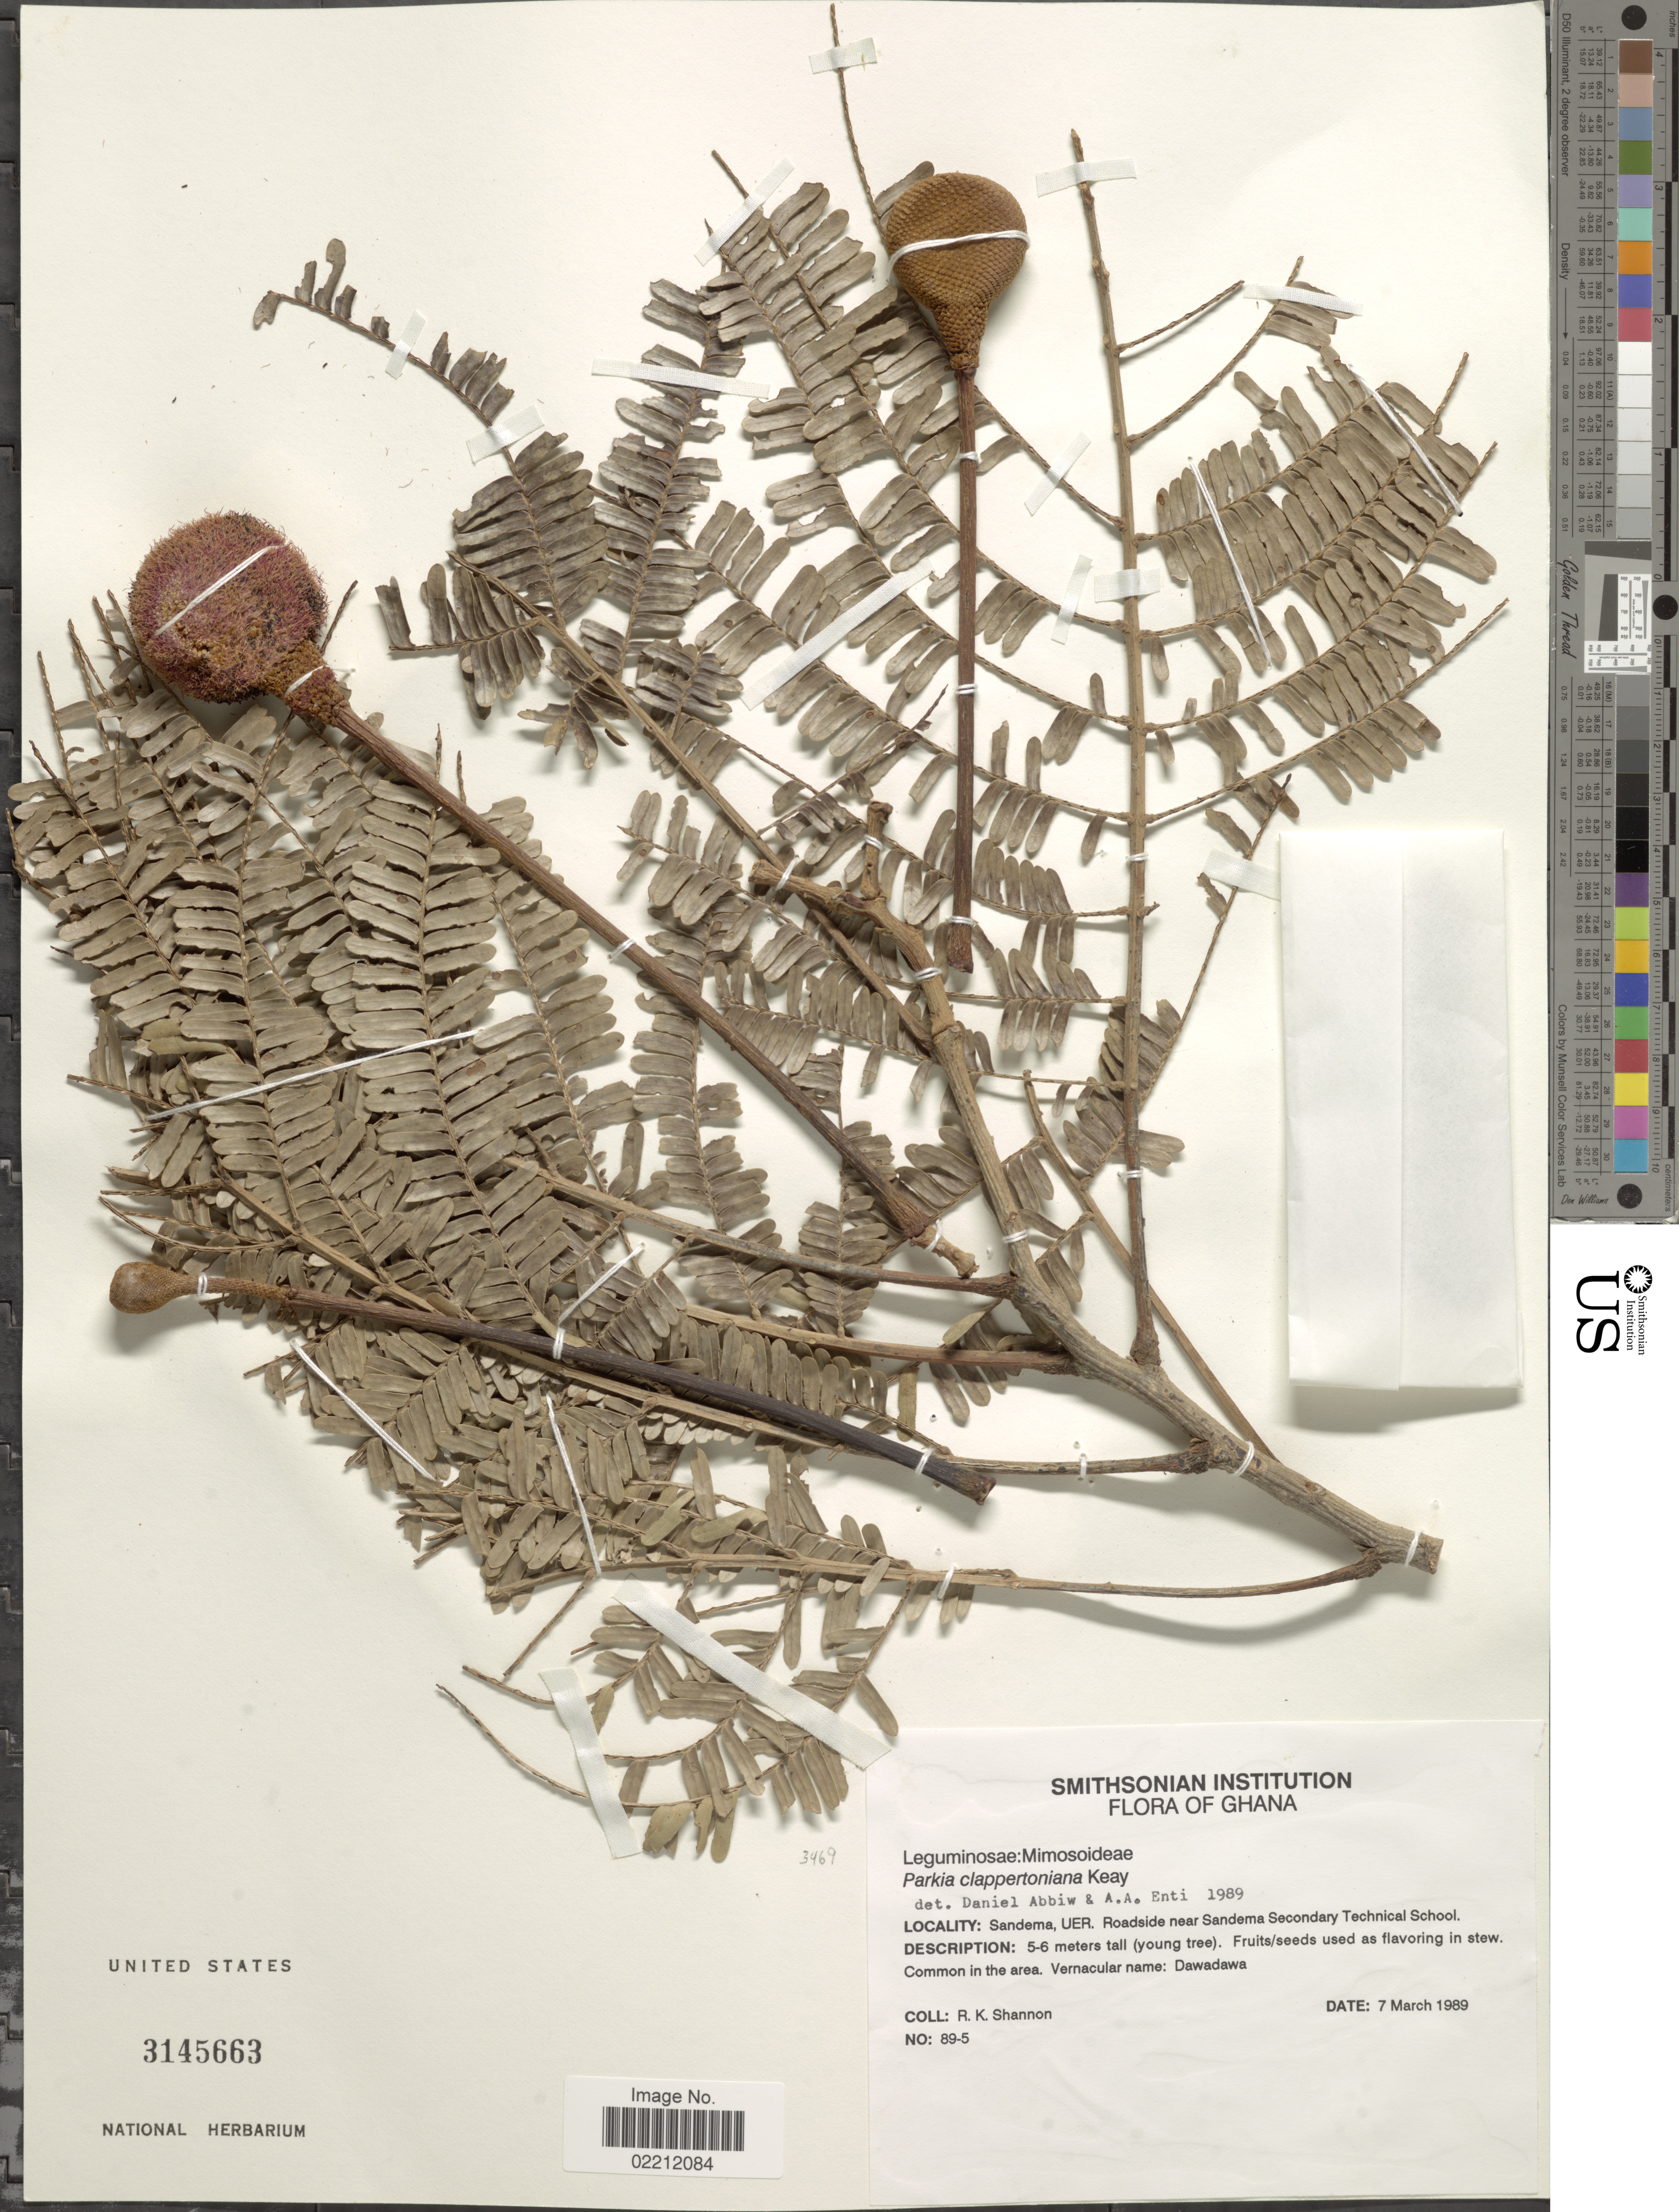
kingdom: Plantae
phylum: Tracheophyta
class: Magnoliopsida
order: Fabales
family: Fabaceae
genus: Parkia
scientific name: Parkia clappertoniana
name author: Keay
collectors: R. Shannon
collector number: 89-5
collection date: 1989-03-07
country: Ghana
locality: Sandama, UER, Roadside near Sandema Secondary Technical School.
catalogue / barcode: US 3145663